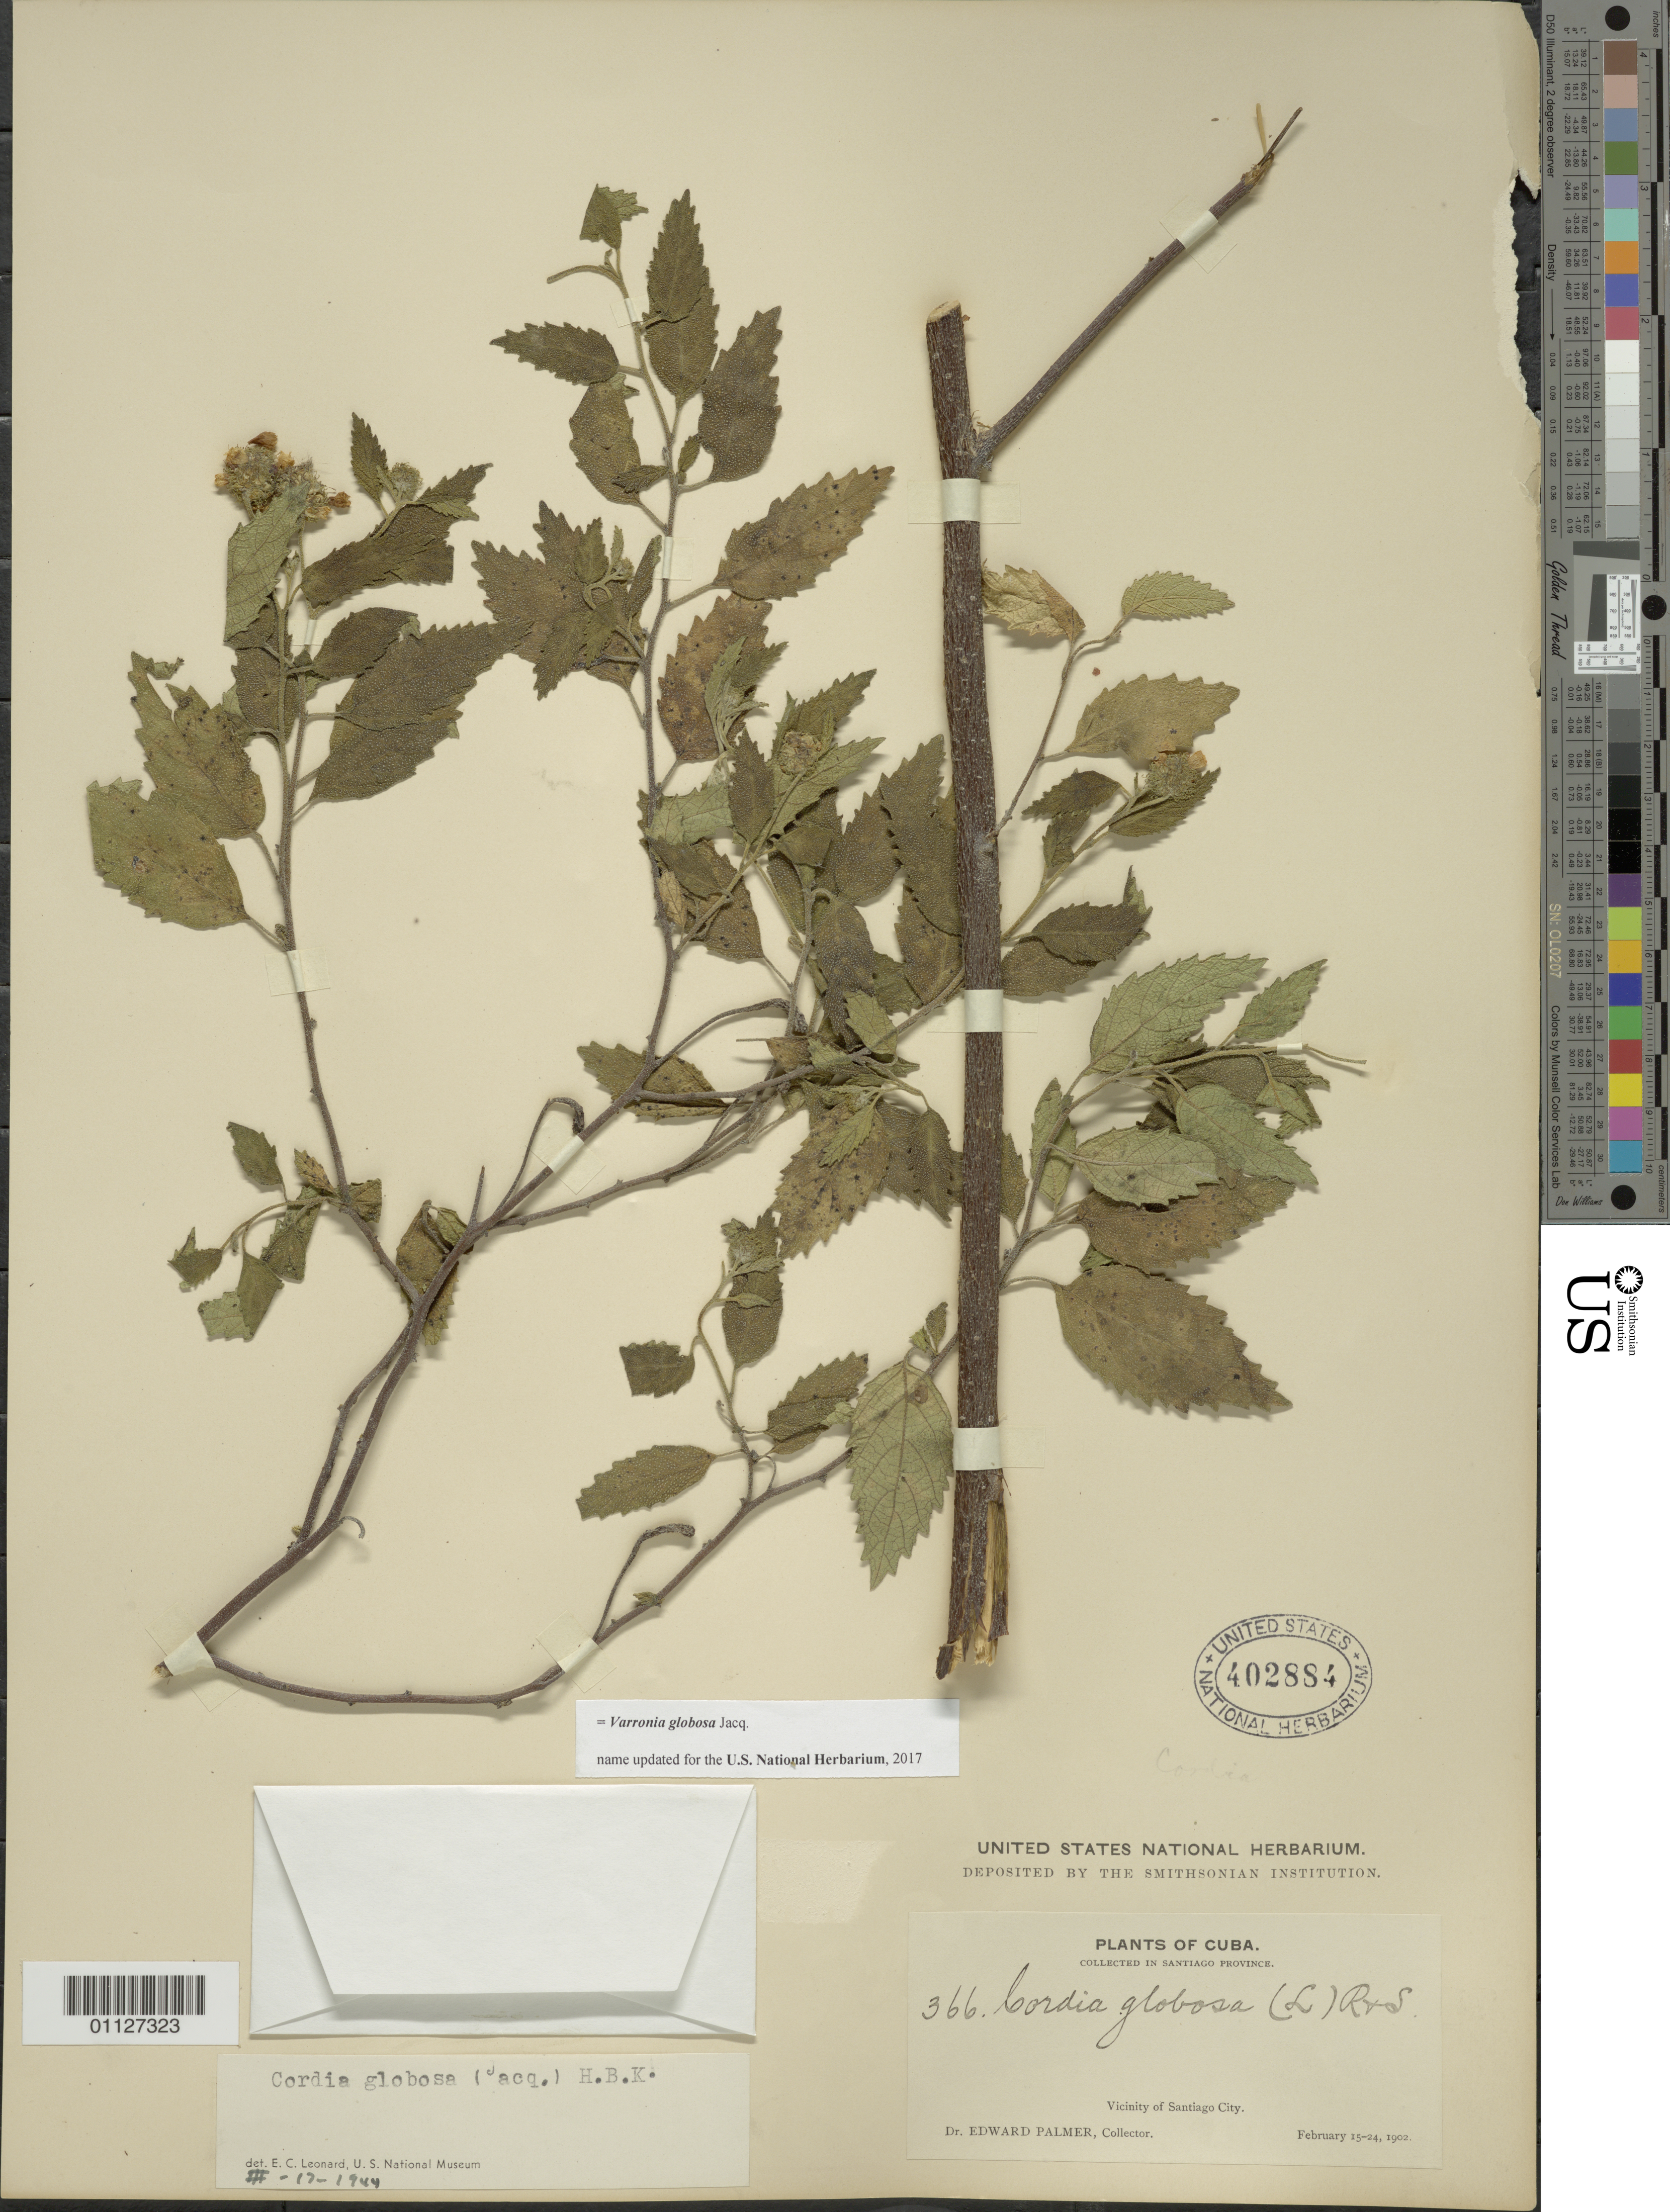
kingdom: Plantae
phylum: Tracheophyta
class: Magnoliopsida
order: Boraginales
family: Cordiaceae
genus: Varronia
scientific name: Varronia globosa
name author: Jacq.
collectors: E. Palmer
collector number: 366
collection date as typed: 15 Feb 1902 to 24 Feb 1902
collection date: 1902-02-15/1902-02-24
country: Cuba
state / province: Santiago de Cuba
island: Cuba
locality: vicinity of Santiago City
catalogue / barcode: US 402884